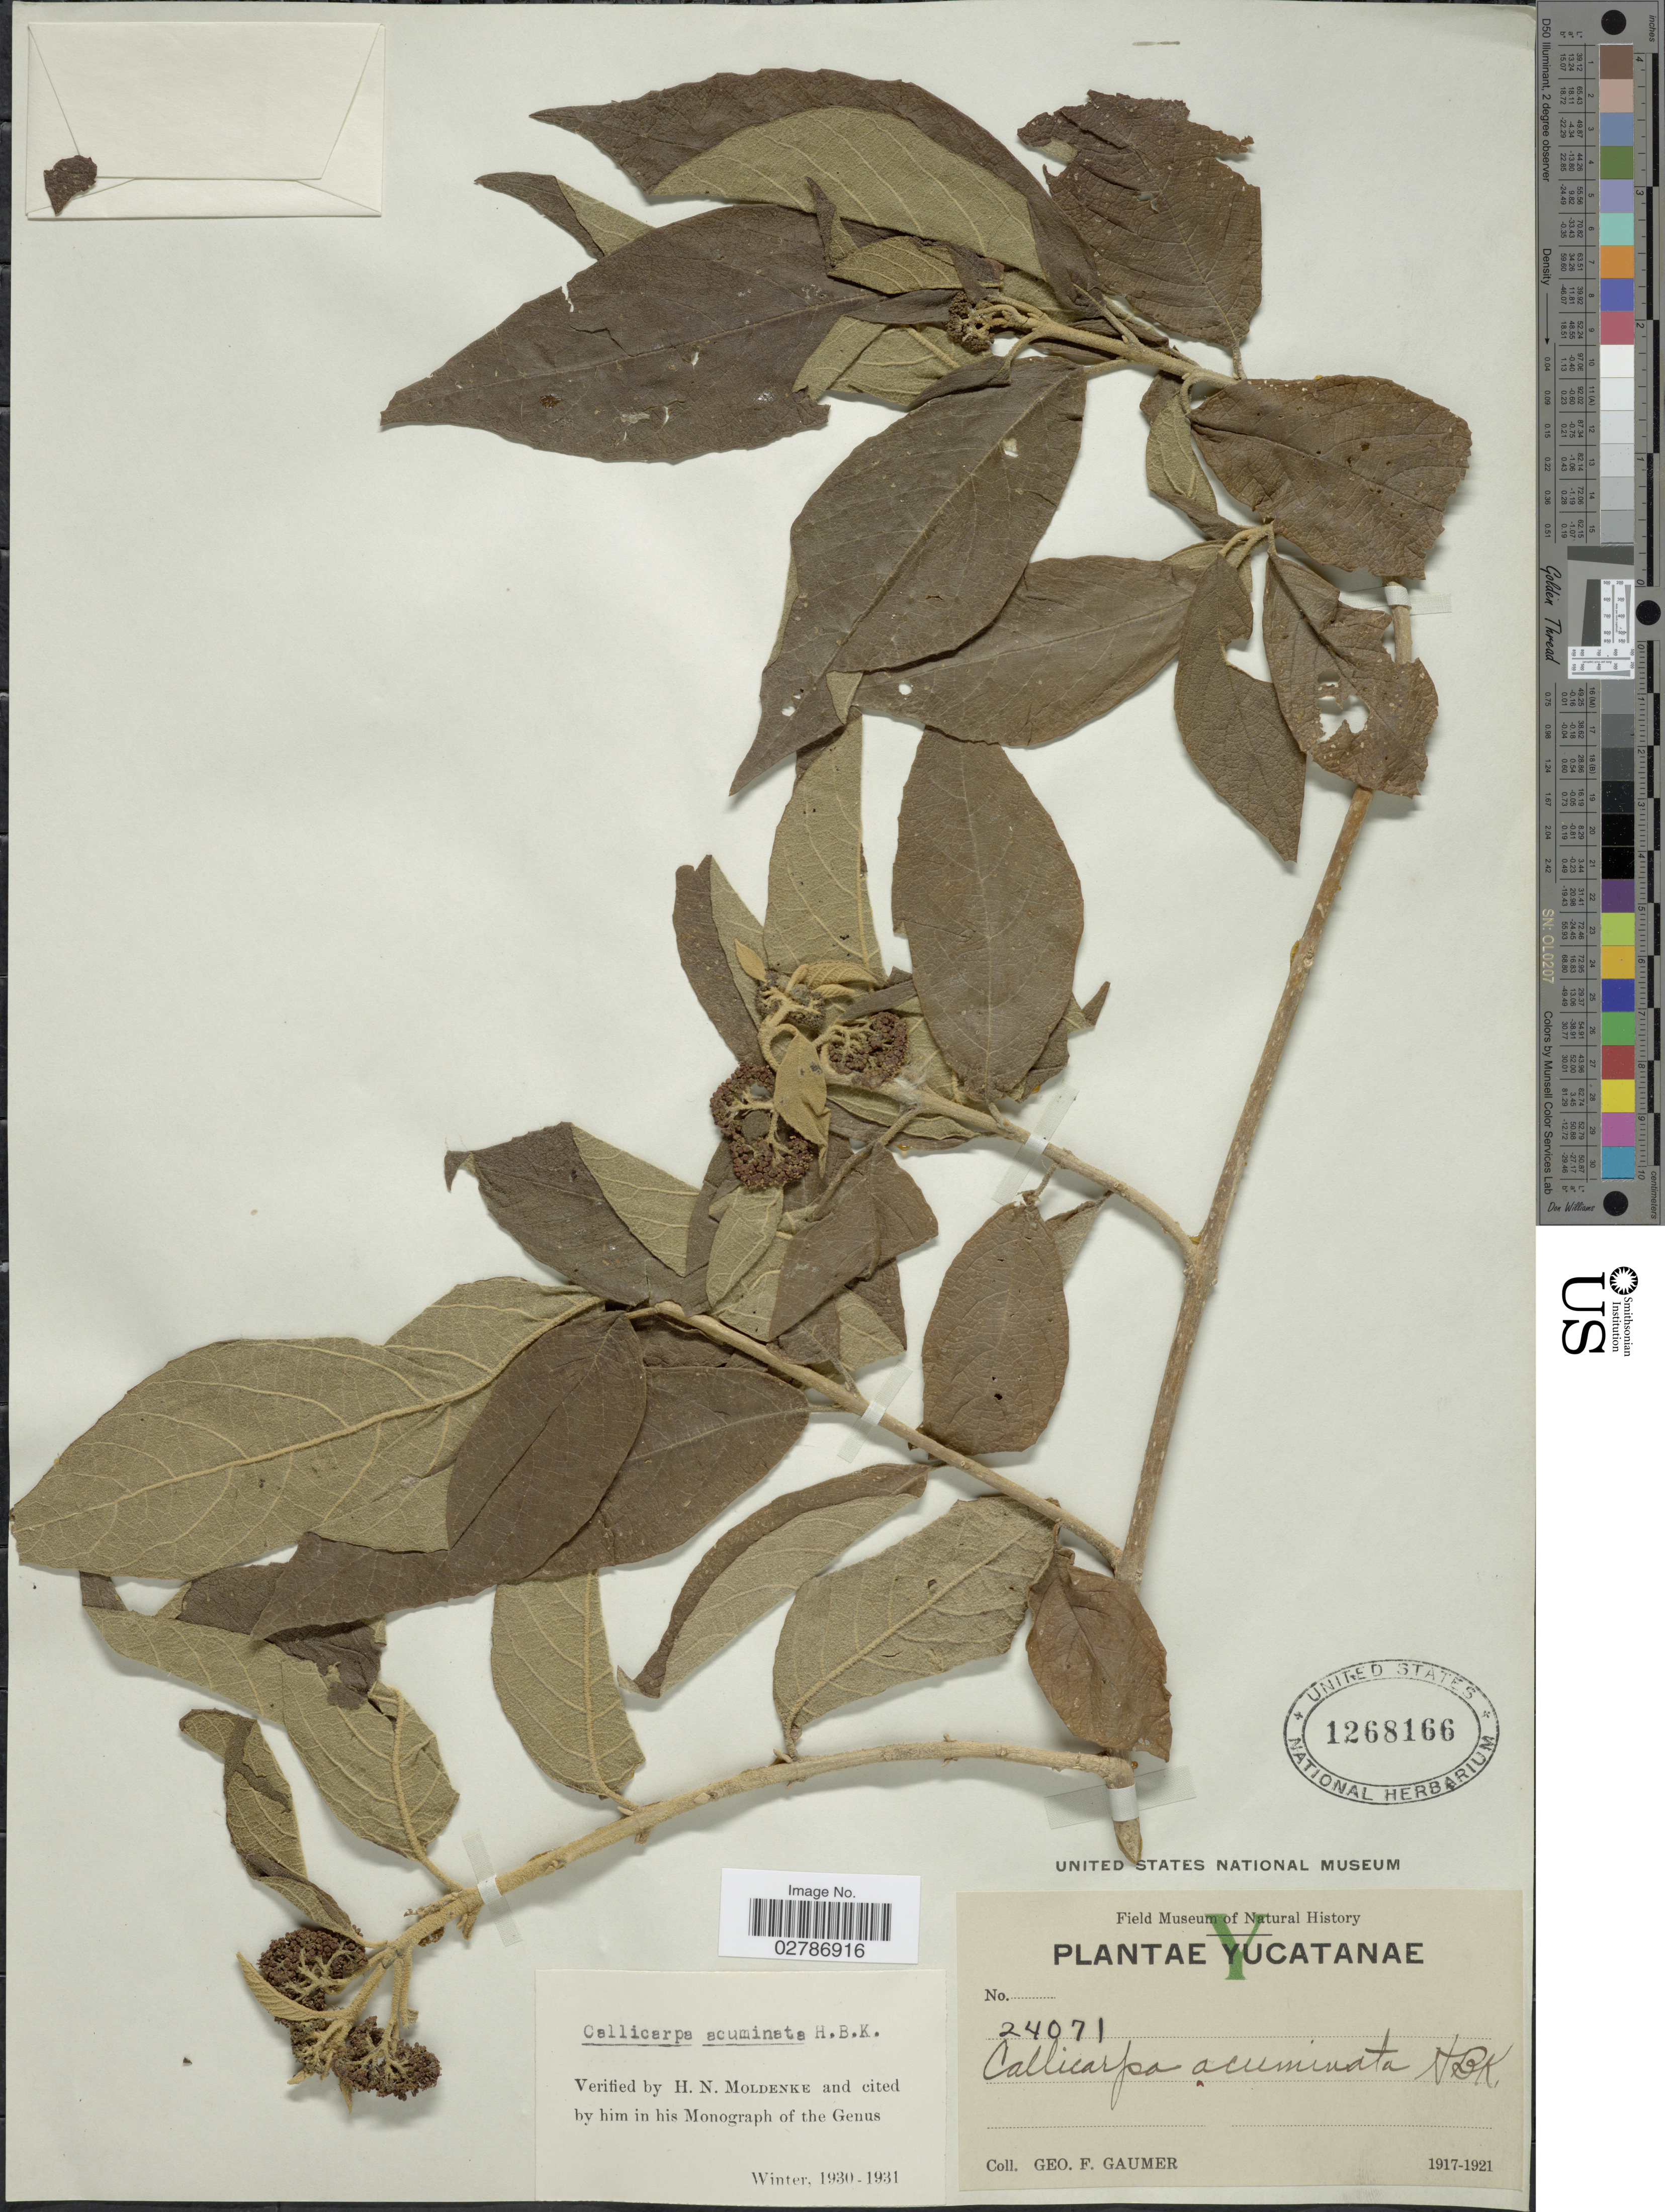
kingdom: Plantae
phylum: Tracheophyta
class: Magnoliopsida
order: Lamiales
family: Lamiaceae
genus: Callicarpa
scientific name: Callicarpa acuminata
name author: Kunth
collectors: G. F. Gaumer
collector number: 24071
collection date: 1917/1921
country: Mexico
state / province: Yucatán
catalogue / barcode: US 1268166